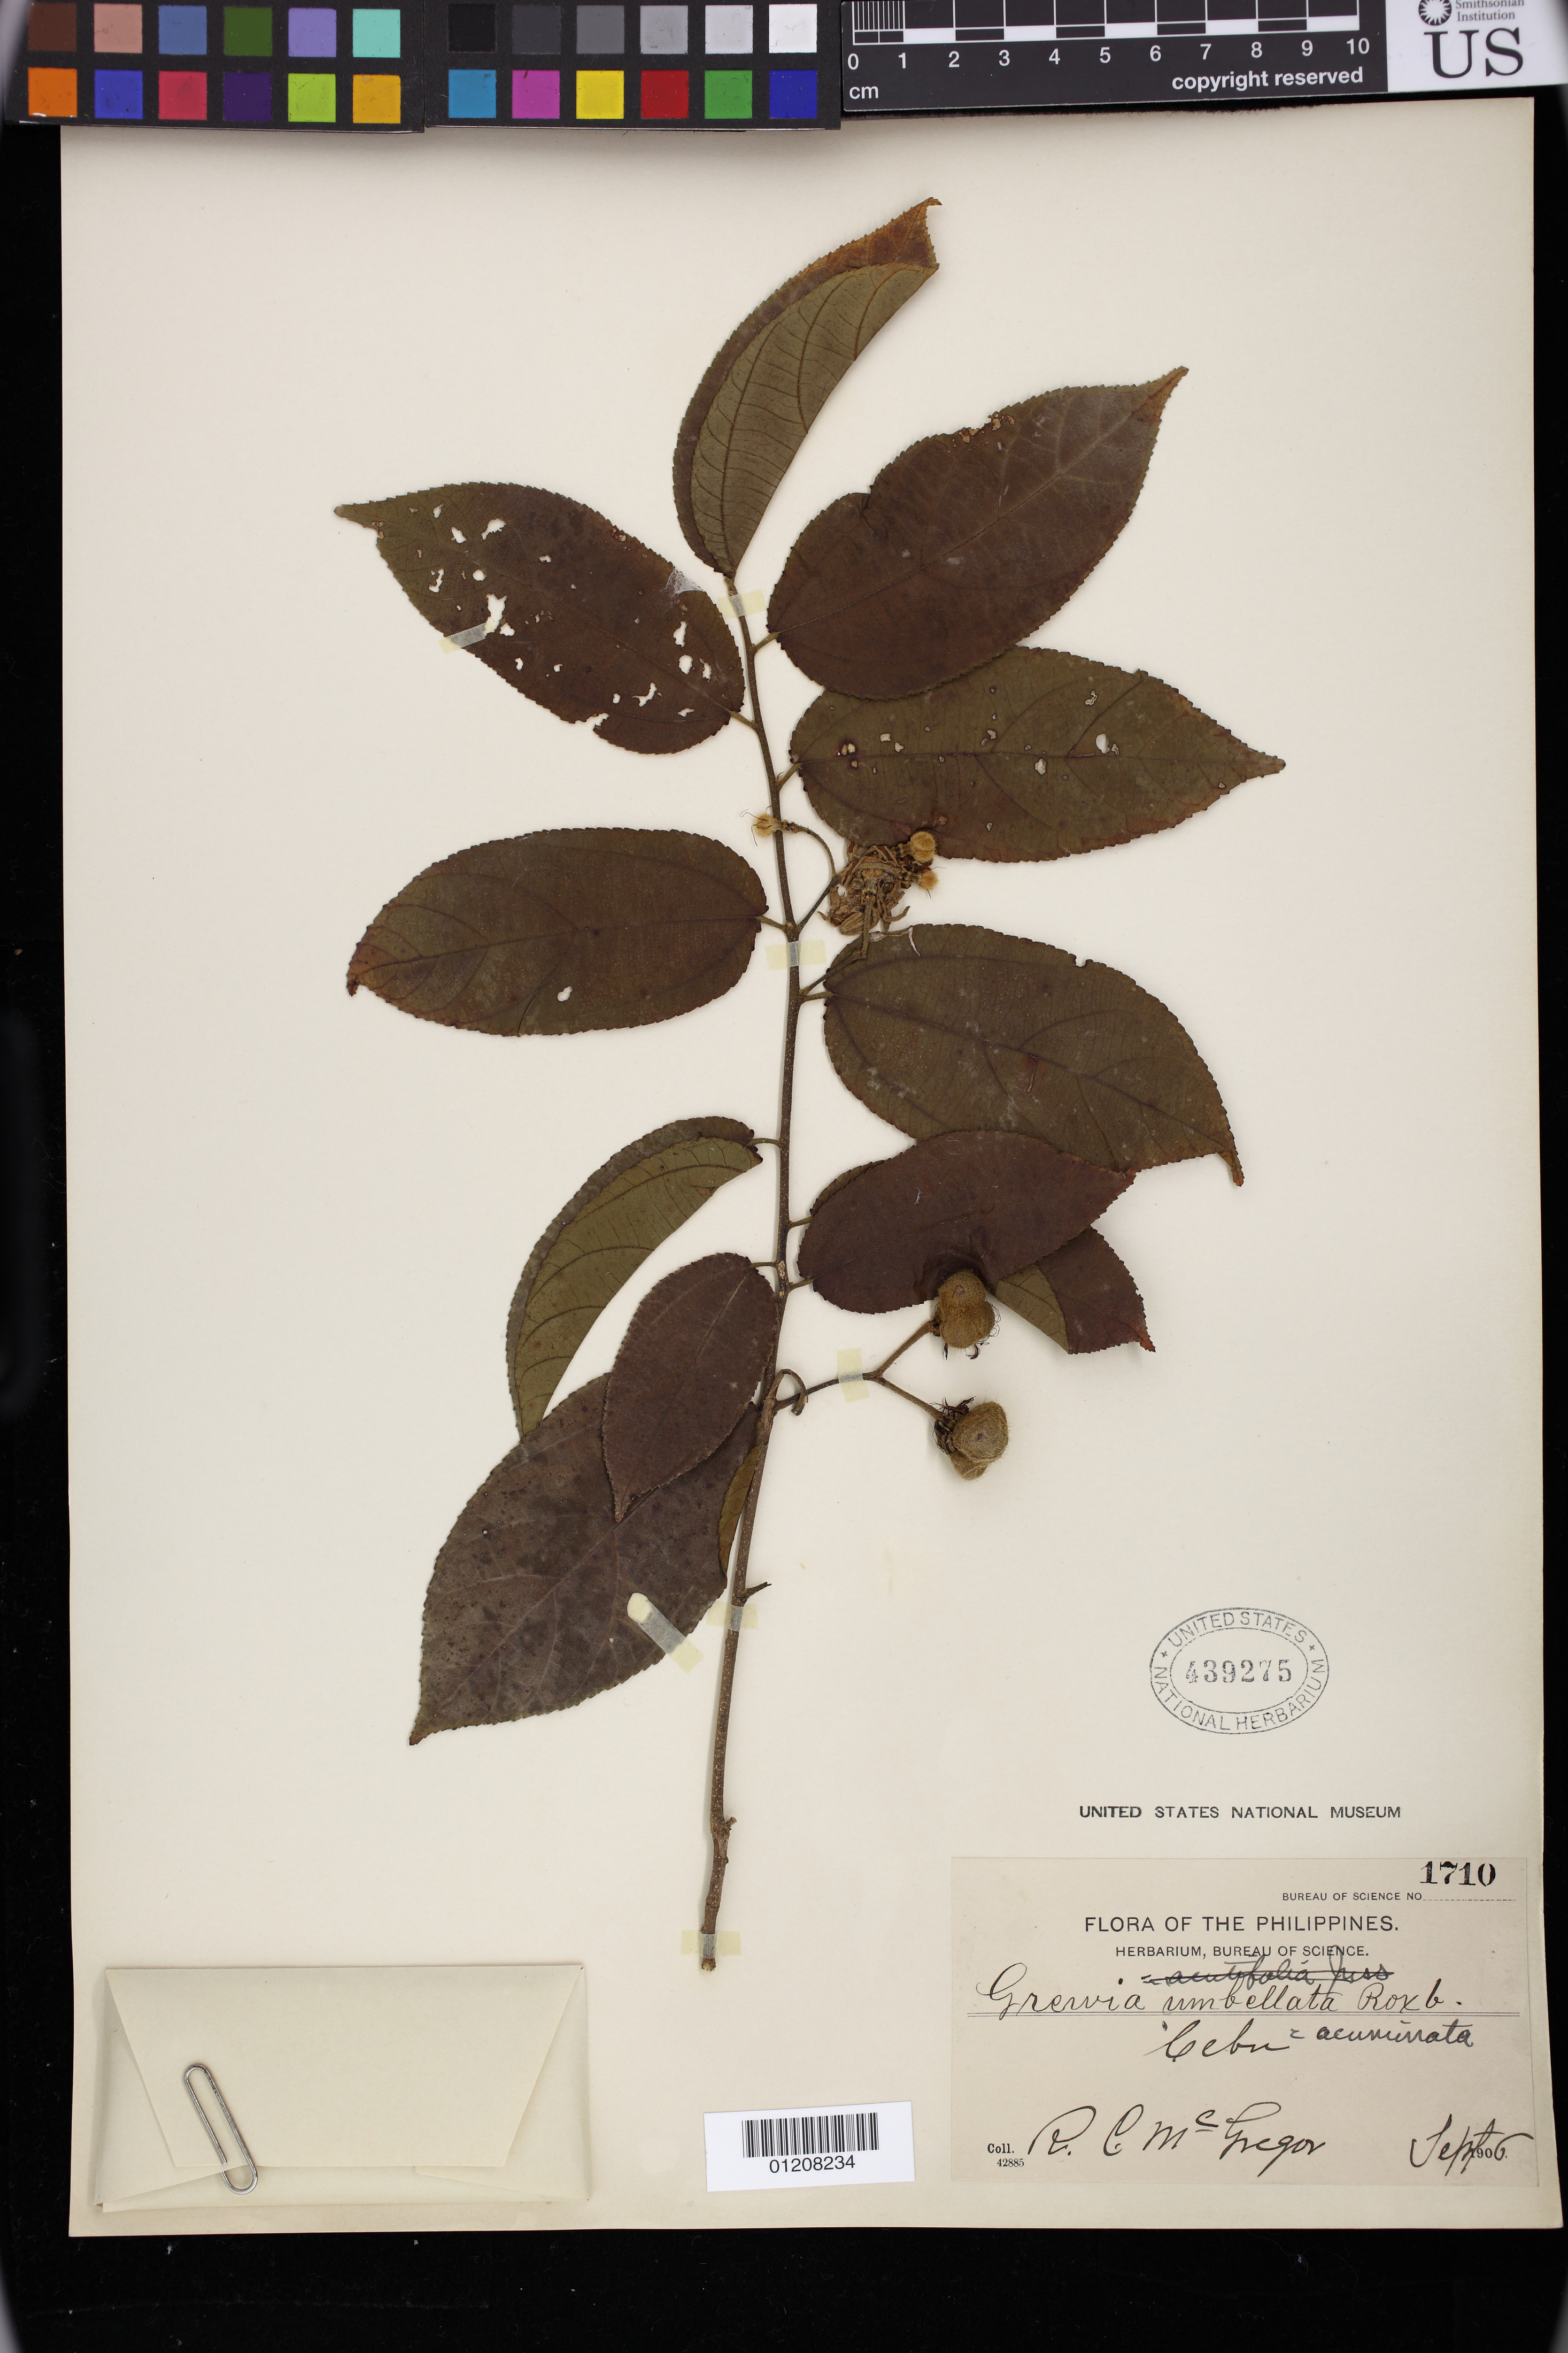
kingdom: Plantae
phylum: Tracheophyta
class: Magnoliopsida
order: Malvales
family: Malvaceae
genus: Grewia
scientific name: Grewia acuminata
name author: Juss.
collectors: R. C. McGregor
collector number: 1710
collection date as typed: Sep 1906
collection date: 1906-09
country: Philippines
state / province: Central Visayas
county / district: Cebu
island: Cebu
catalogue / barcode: US 439275